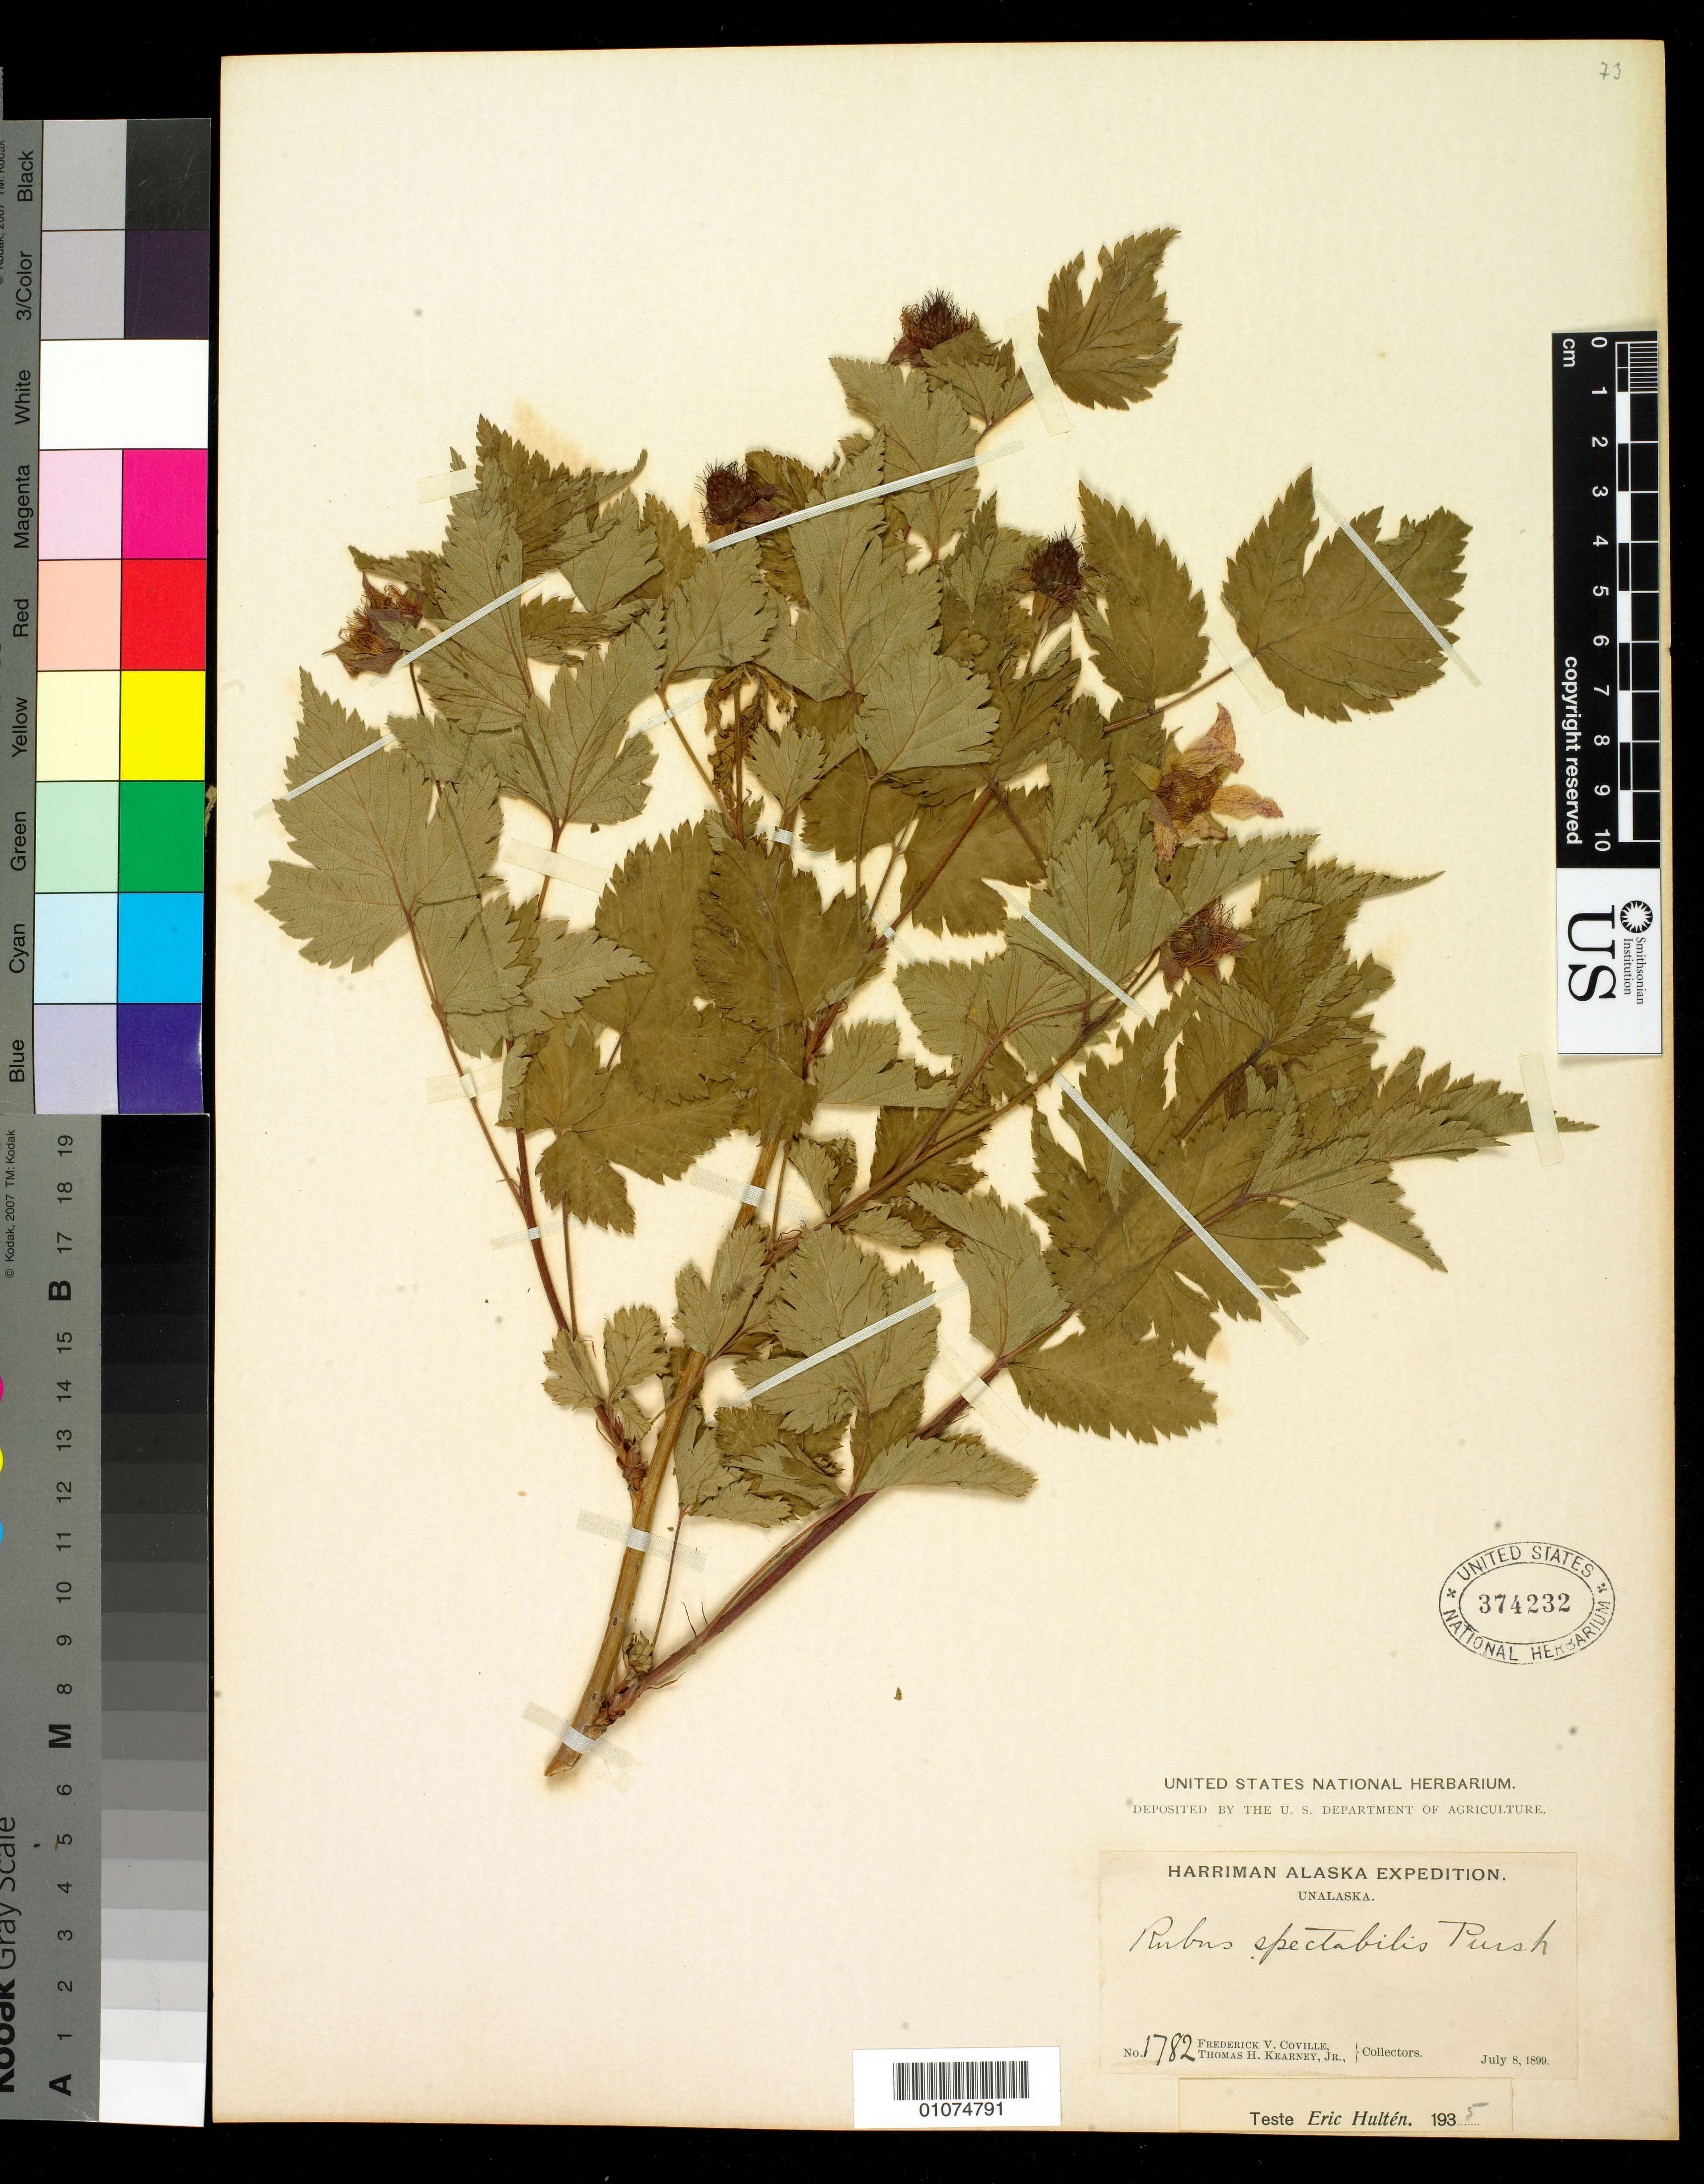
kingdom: Plantae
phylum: Tracheophyta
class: Magnoliopsida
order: Rosales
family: Rosaceae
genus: Rubus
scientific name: Rubus spectabilis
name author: Pursh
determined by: Hultén, [O.] Eric G.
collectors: F. V. Coville & T. H. Kearney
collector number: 1782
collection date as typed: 08 Jul 1899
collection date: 1899-07-08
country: United States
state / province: Alaska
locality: Unalaska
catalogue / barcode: US 374232